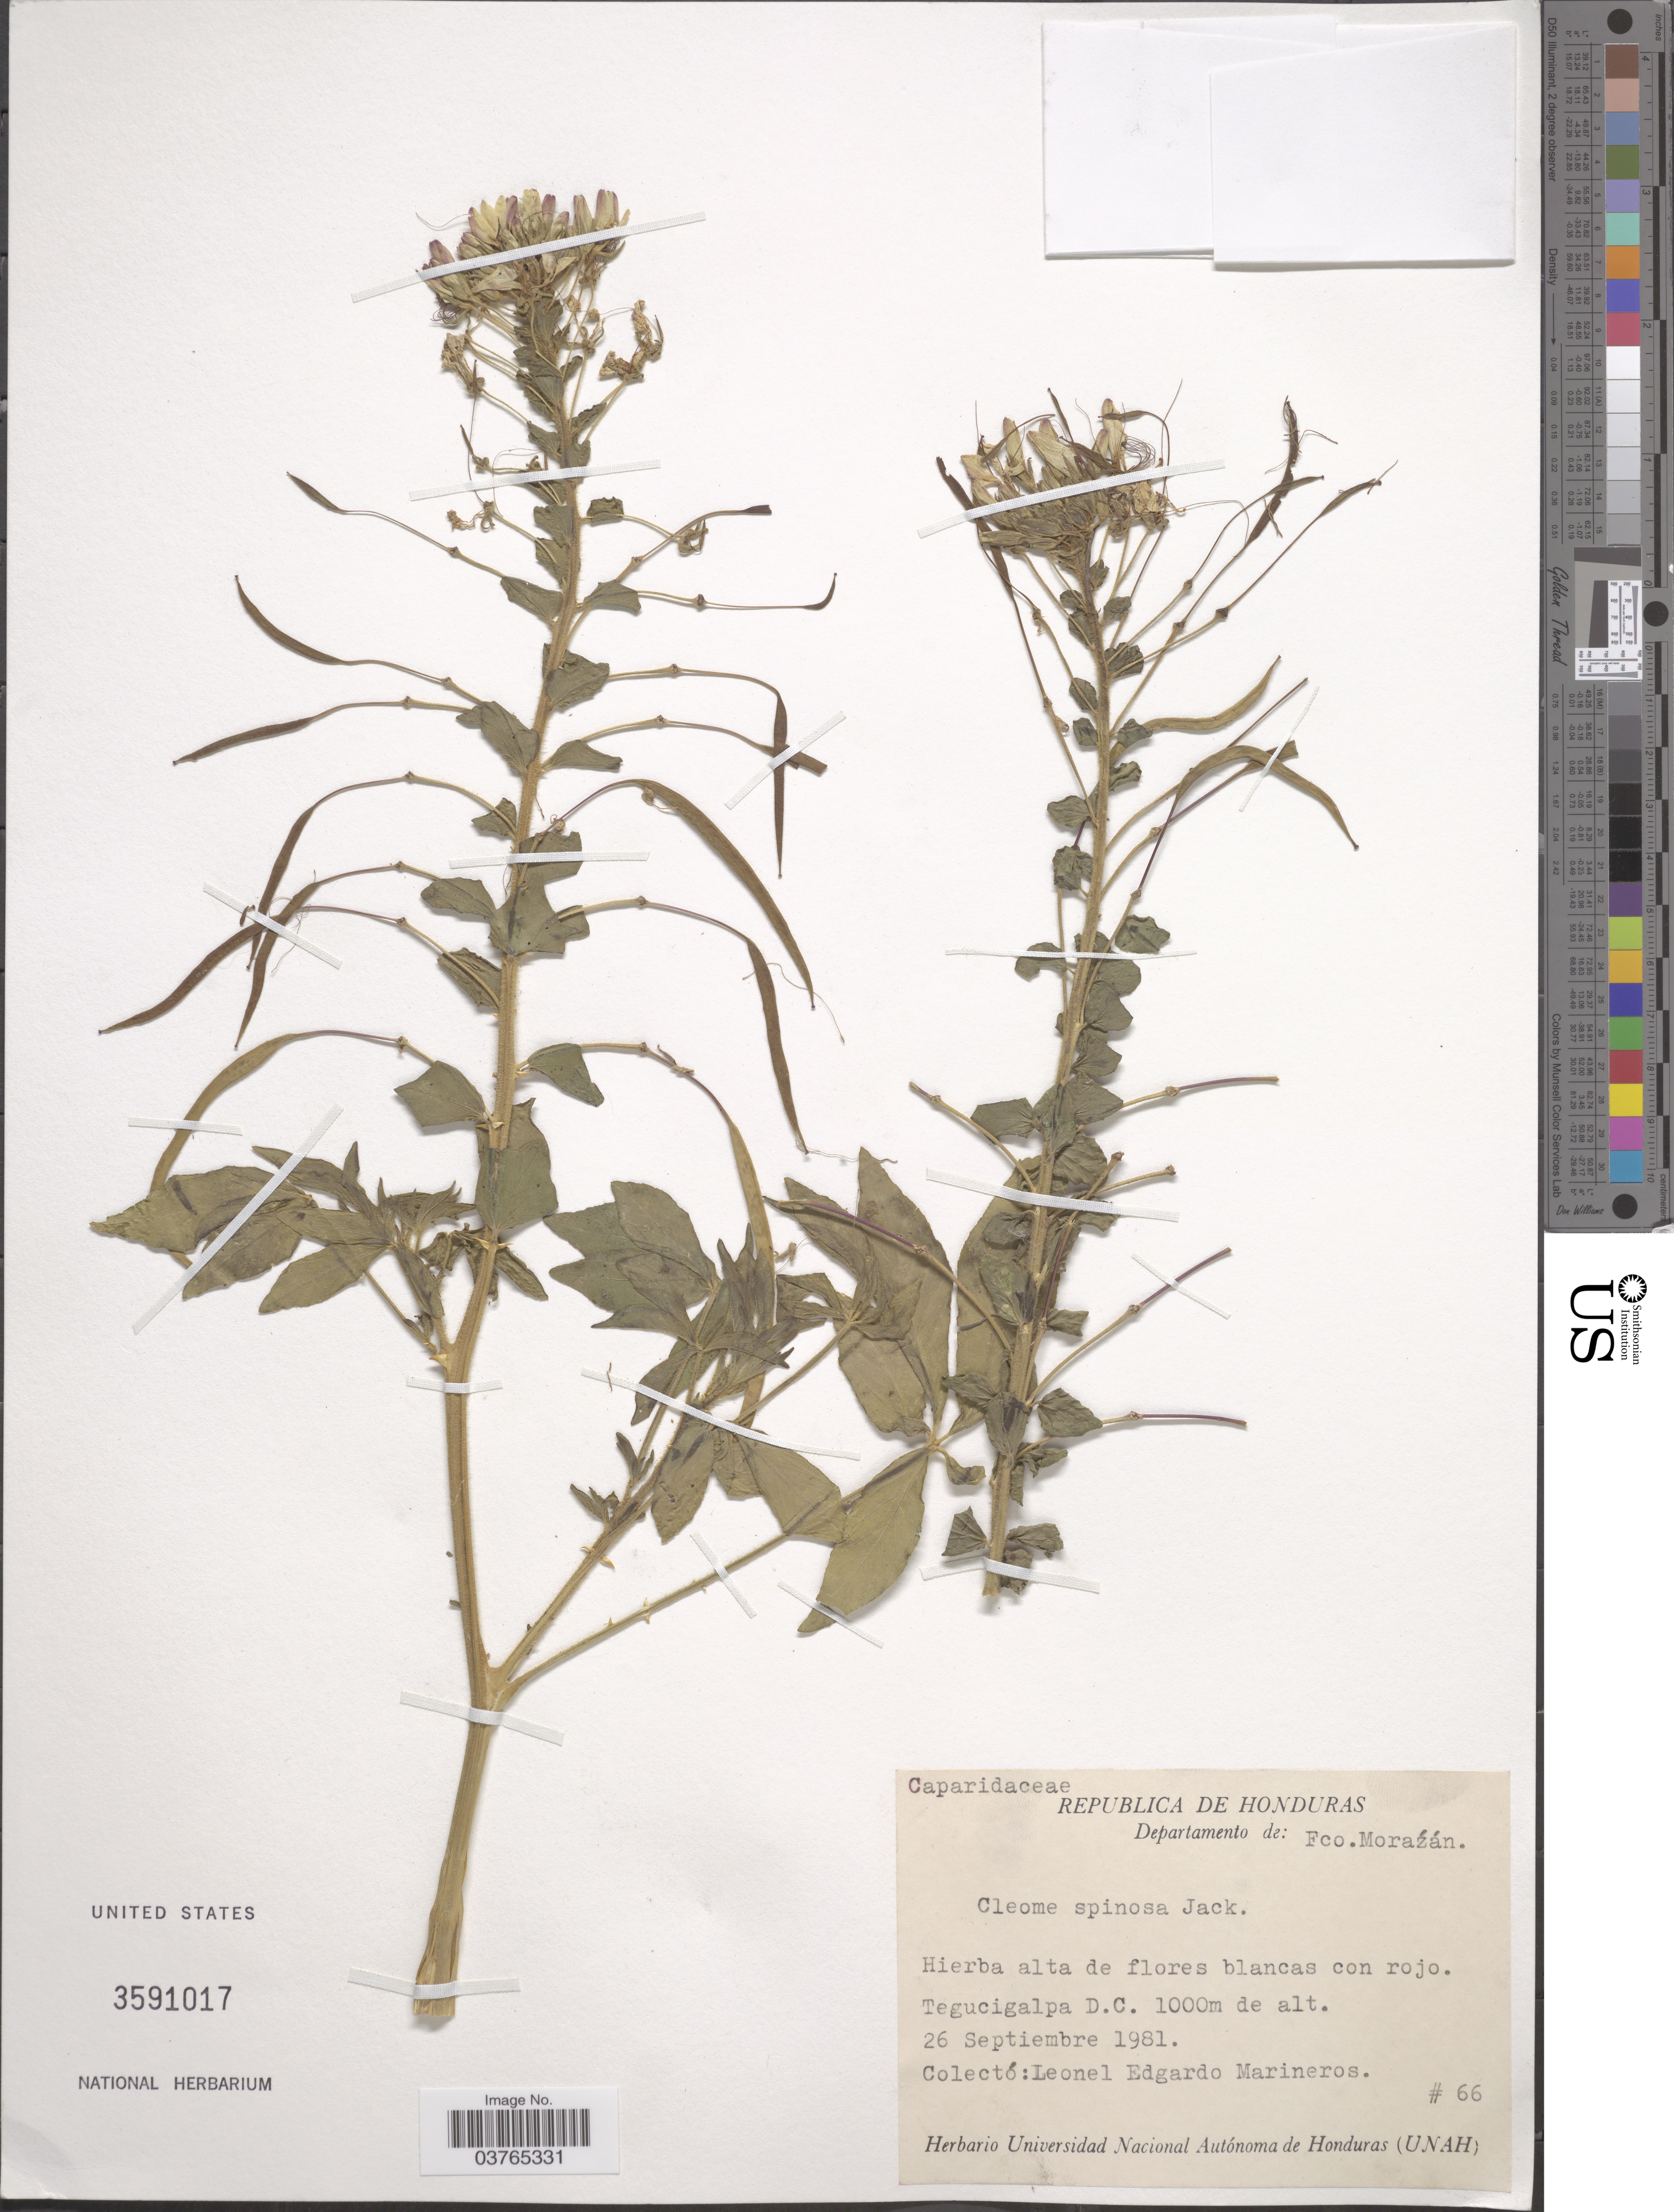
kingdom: Plantae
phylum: Tracheophyta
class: Magnoliopsida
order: Brassicales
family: Cleomaceae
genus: Tarenaya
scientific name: Tarenaya spinosa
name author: (Jacq.) Raf.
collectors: L. Marineros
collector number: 66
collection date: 1981-09-26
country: Honduras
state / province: Fco. Morazán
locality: Departamento de: Fco. Moraźán. Tegucigalpa D.C.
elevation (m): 1000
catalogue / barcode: US 3591017